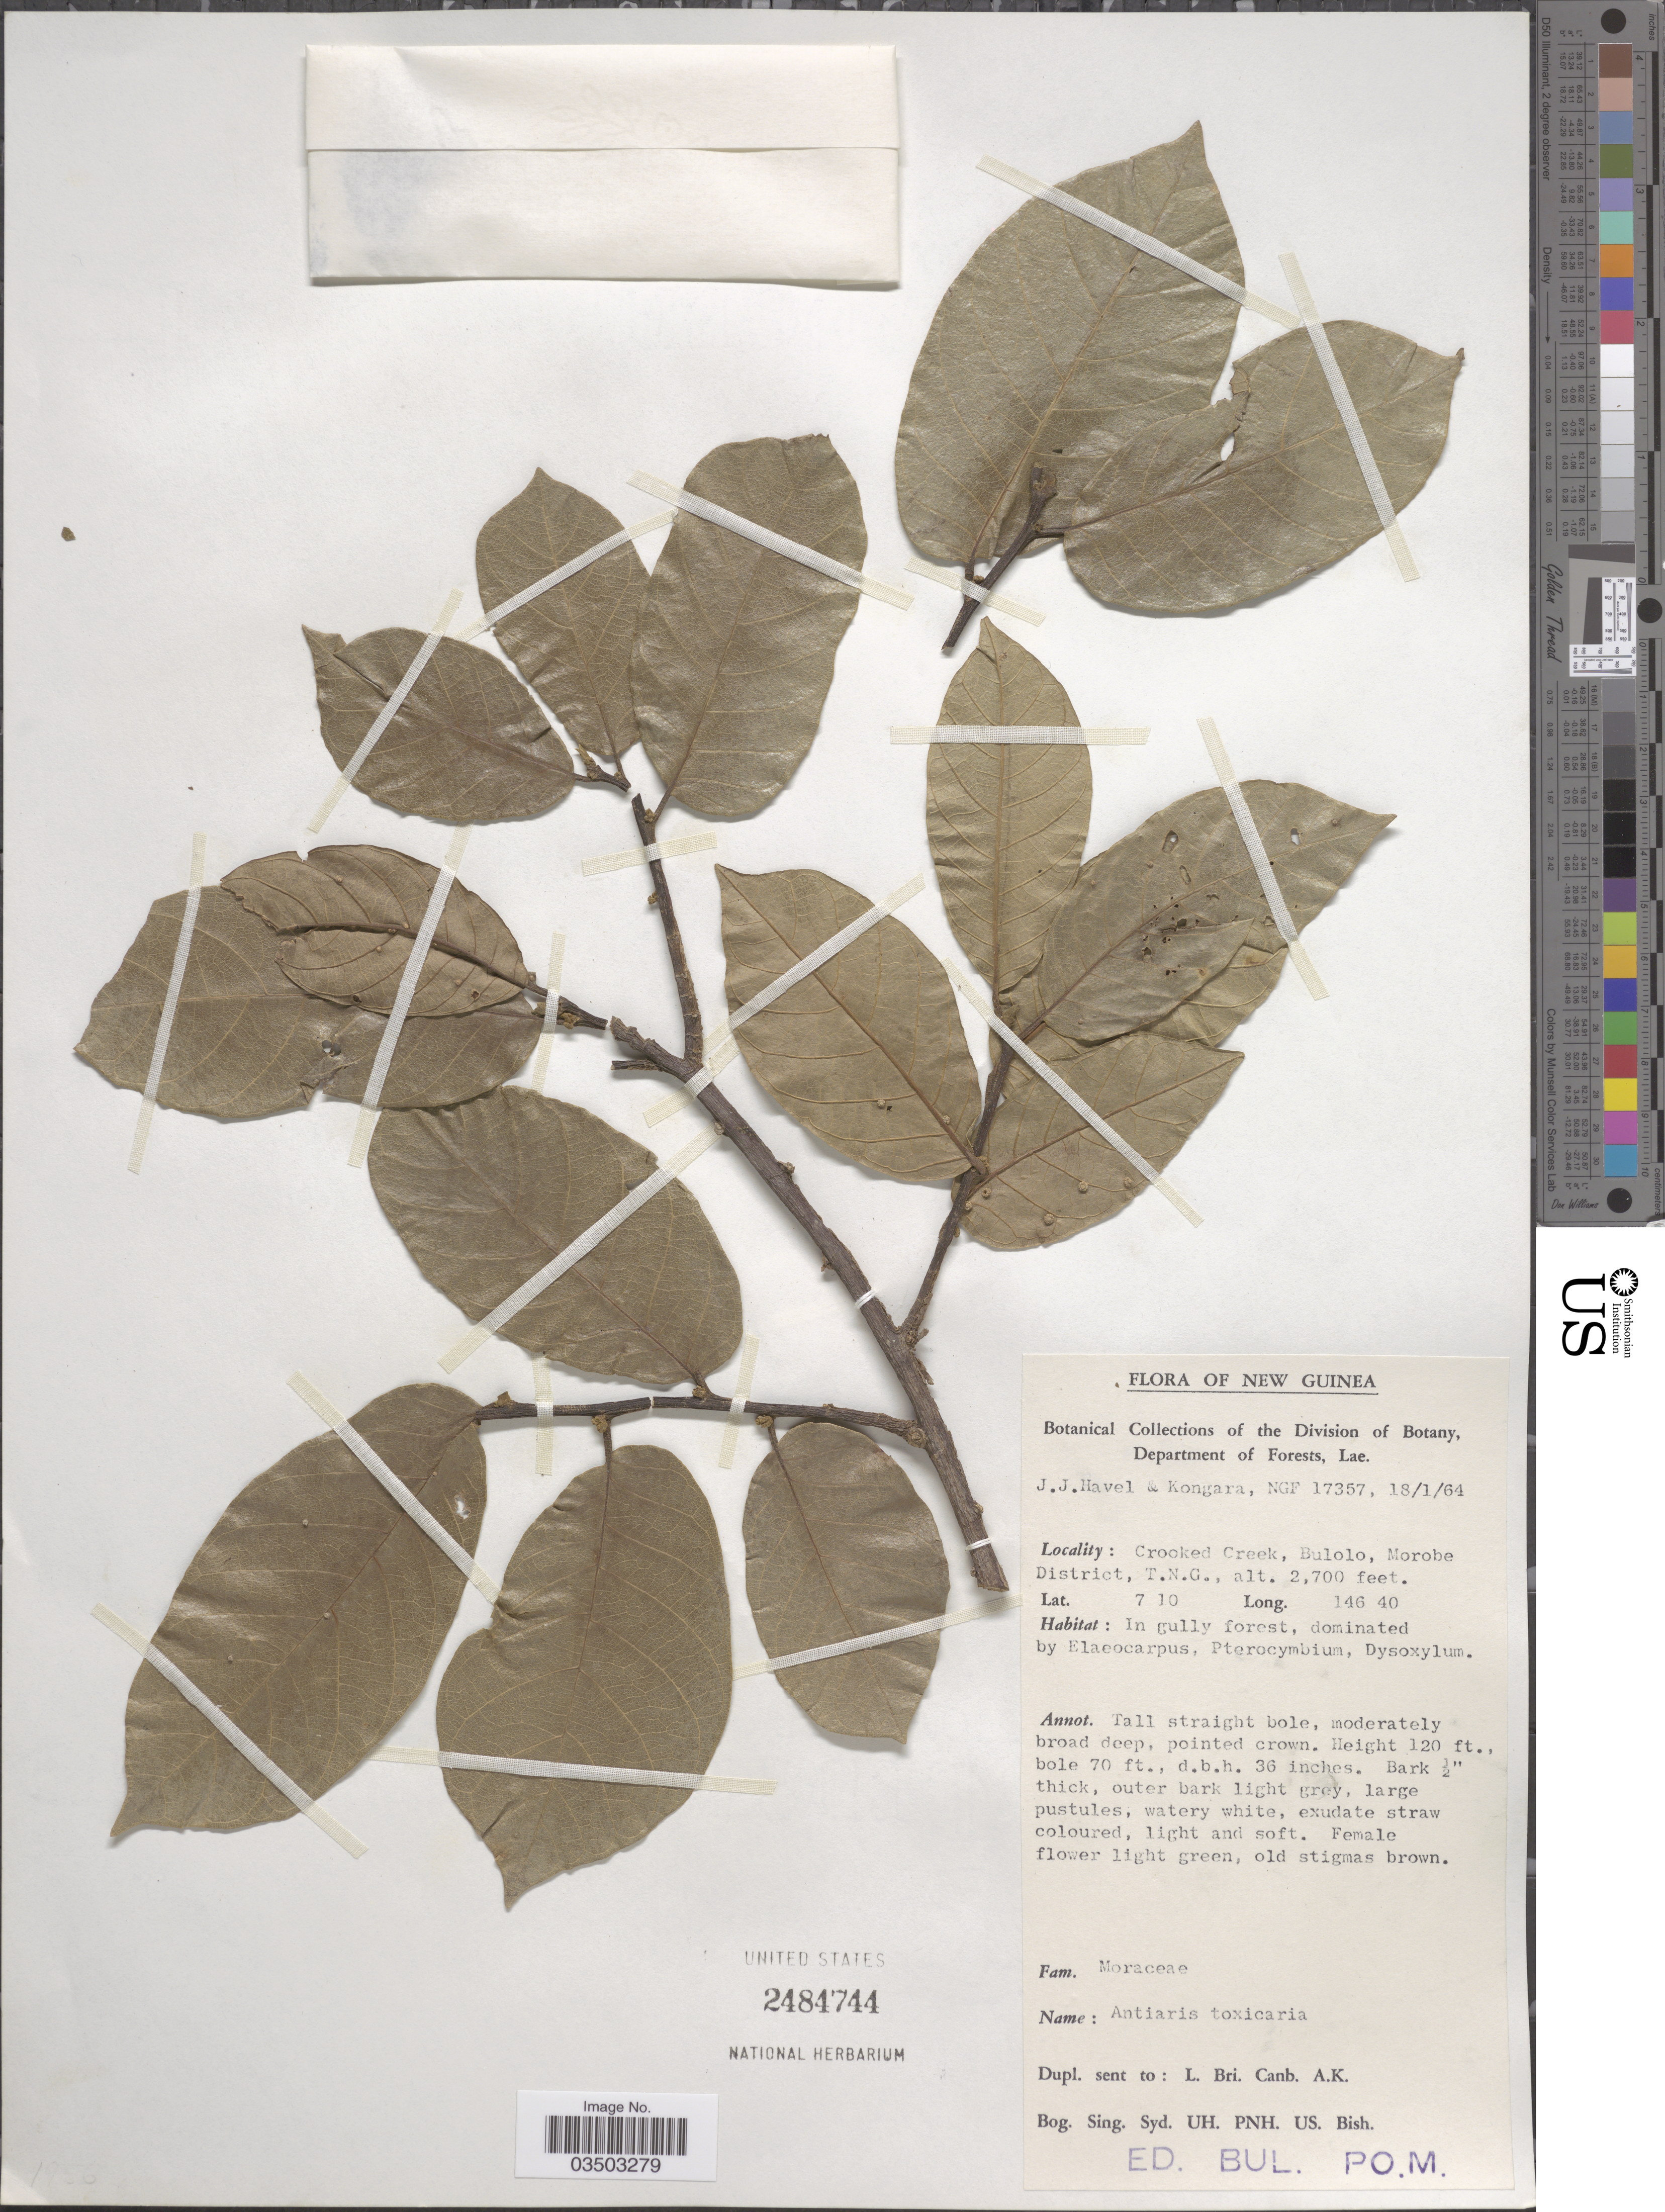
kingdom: Plantae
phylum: Tracheophyta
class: Magnoliopsida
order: Rosales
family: Moraceae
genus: Antiaris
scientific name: Antiaris toxicaria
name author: Lesch.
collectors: J. Havel & -. Kongara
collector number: NGF 17357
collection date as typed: Transcribed d/m/y: 18/1/64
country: Papua New Guinea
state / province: Morobe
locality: New Guinea. Crooked Creek, Bulolo, Morobe District, T.N.G.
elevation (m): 823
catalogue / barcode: US 2484744